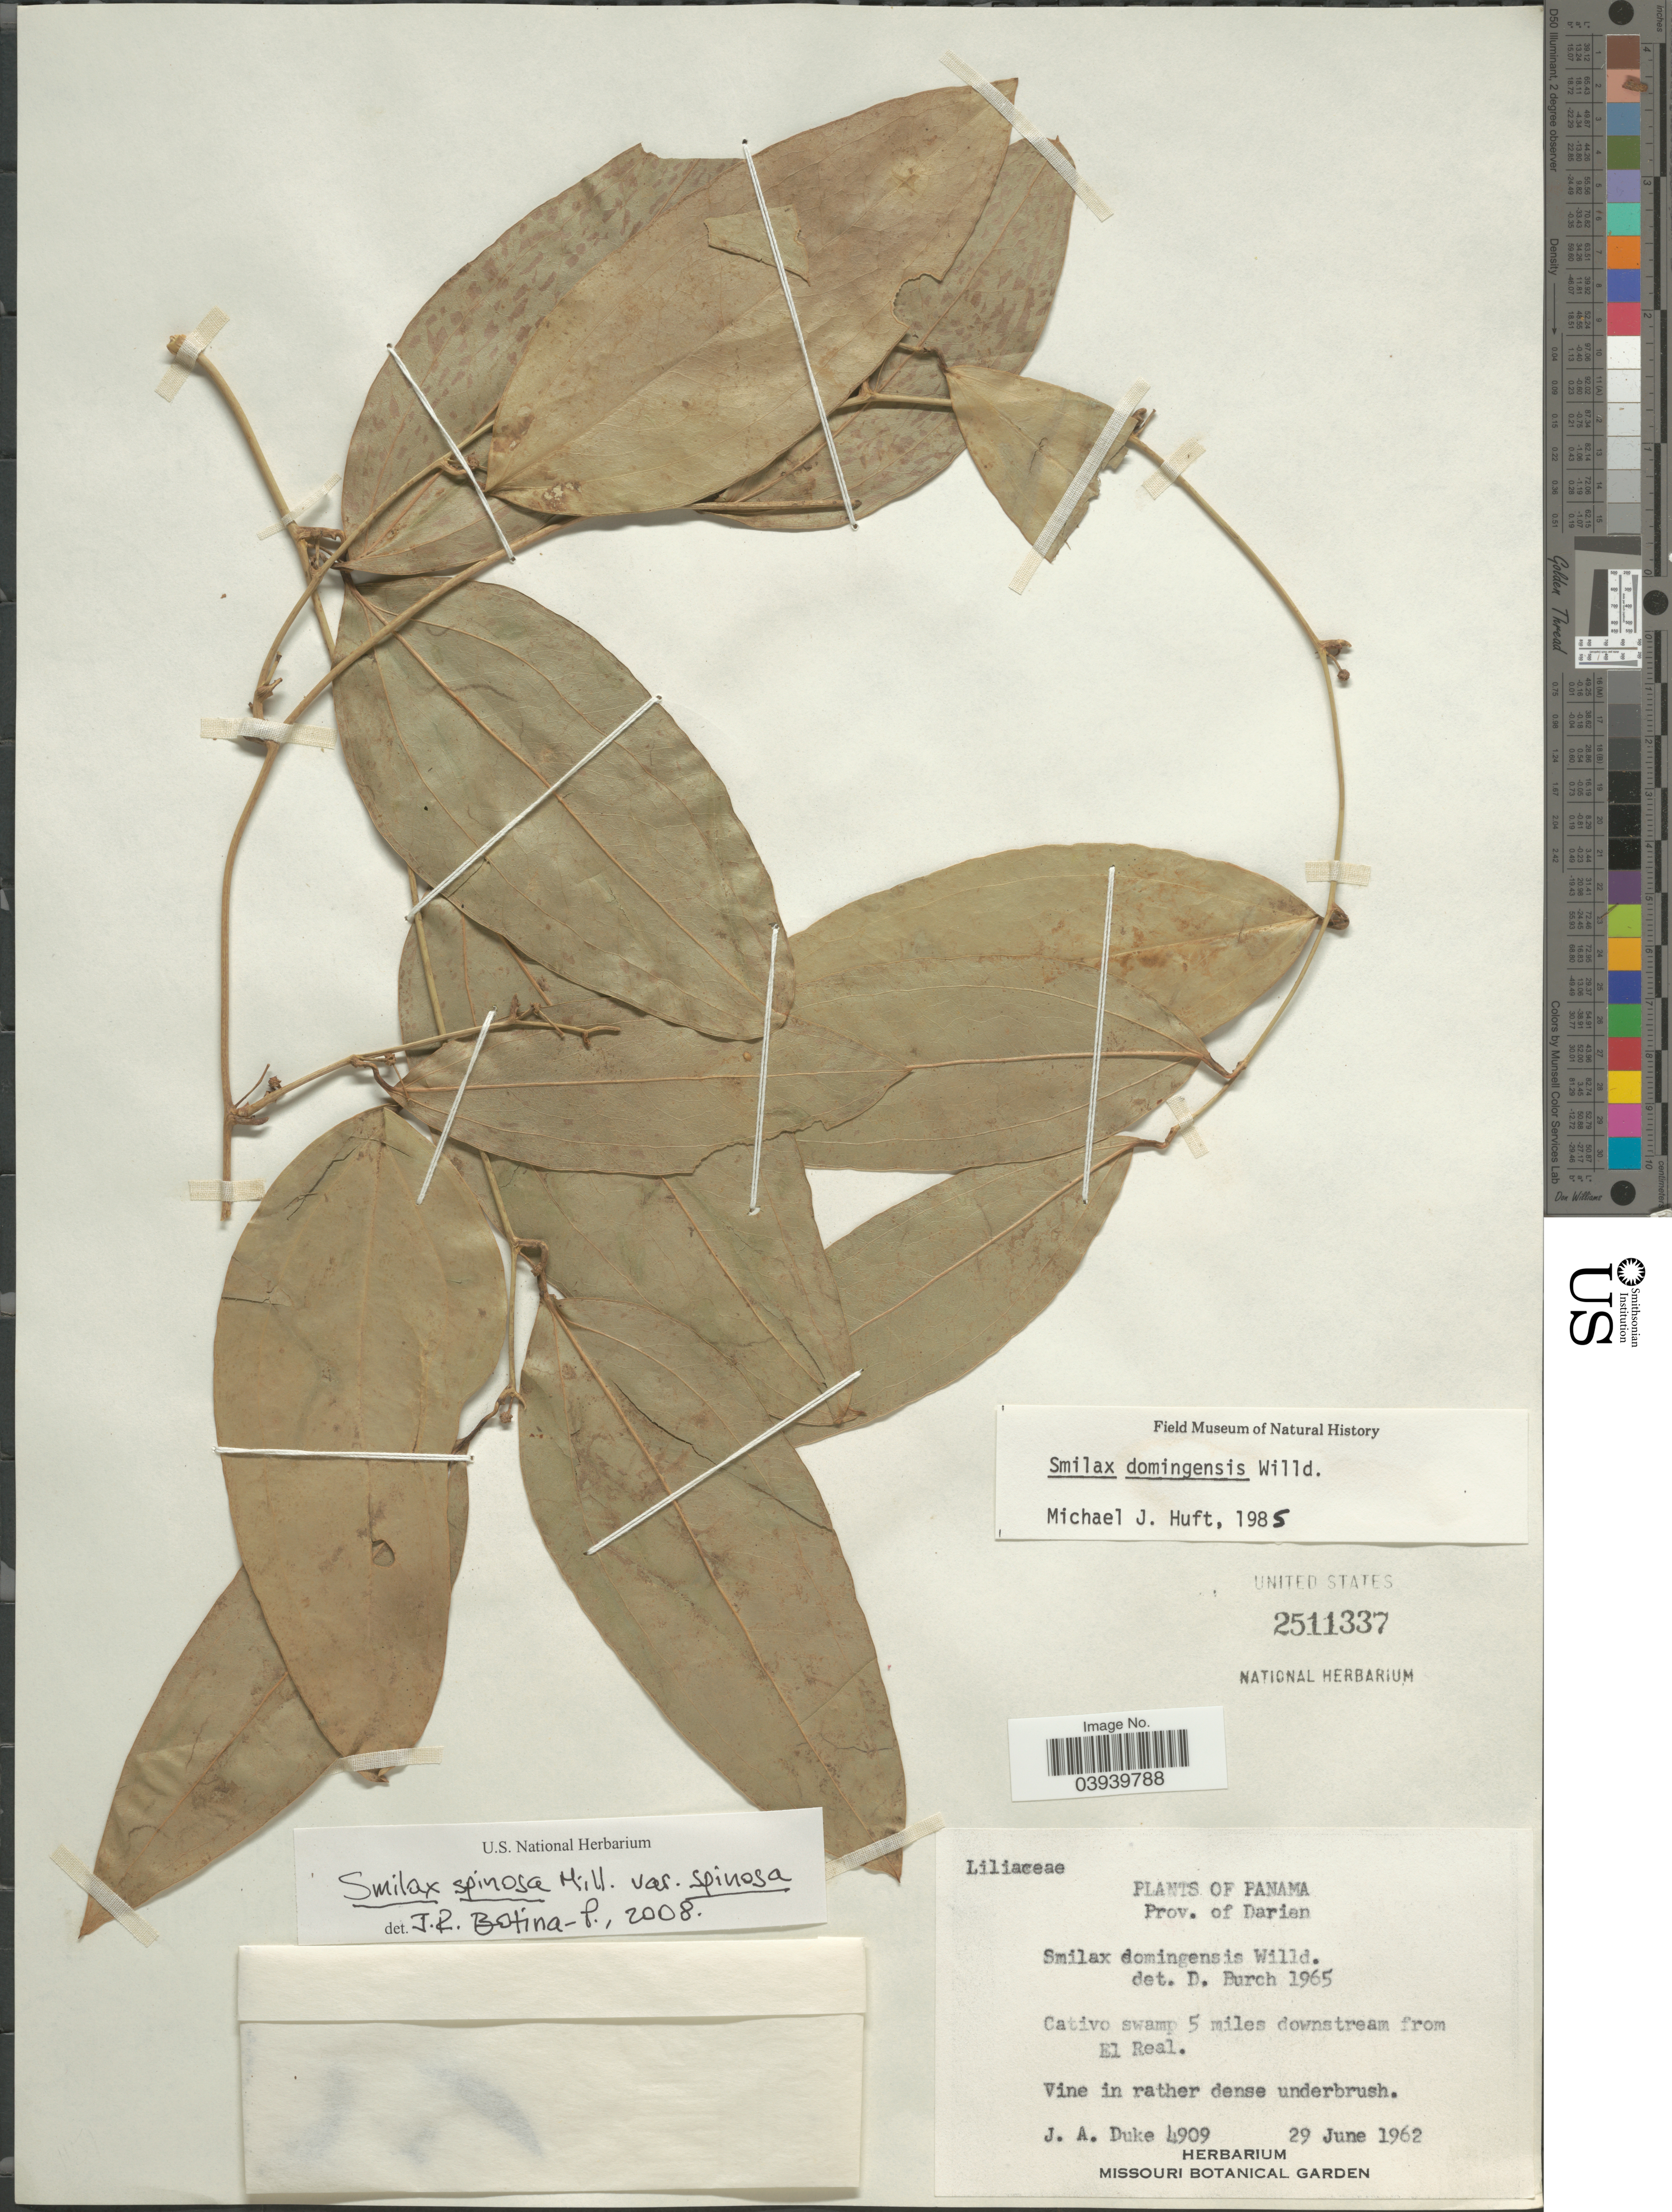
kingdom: Plantae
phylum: Tracheophyta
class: Liliopsida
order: Liliales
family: Smilacaceae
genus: Smilax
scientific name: Smilax spinosa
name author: Mill.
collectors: J. A. Duke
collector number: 4909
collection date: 1962-06-29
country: Panama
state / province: Darien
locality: Cativo swamp 5 miles downstream from El Real.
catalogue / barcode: US 2511337